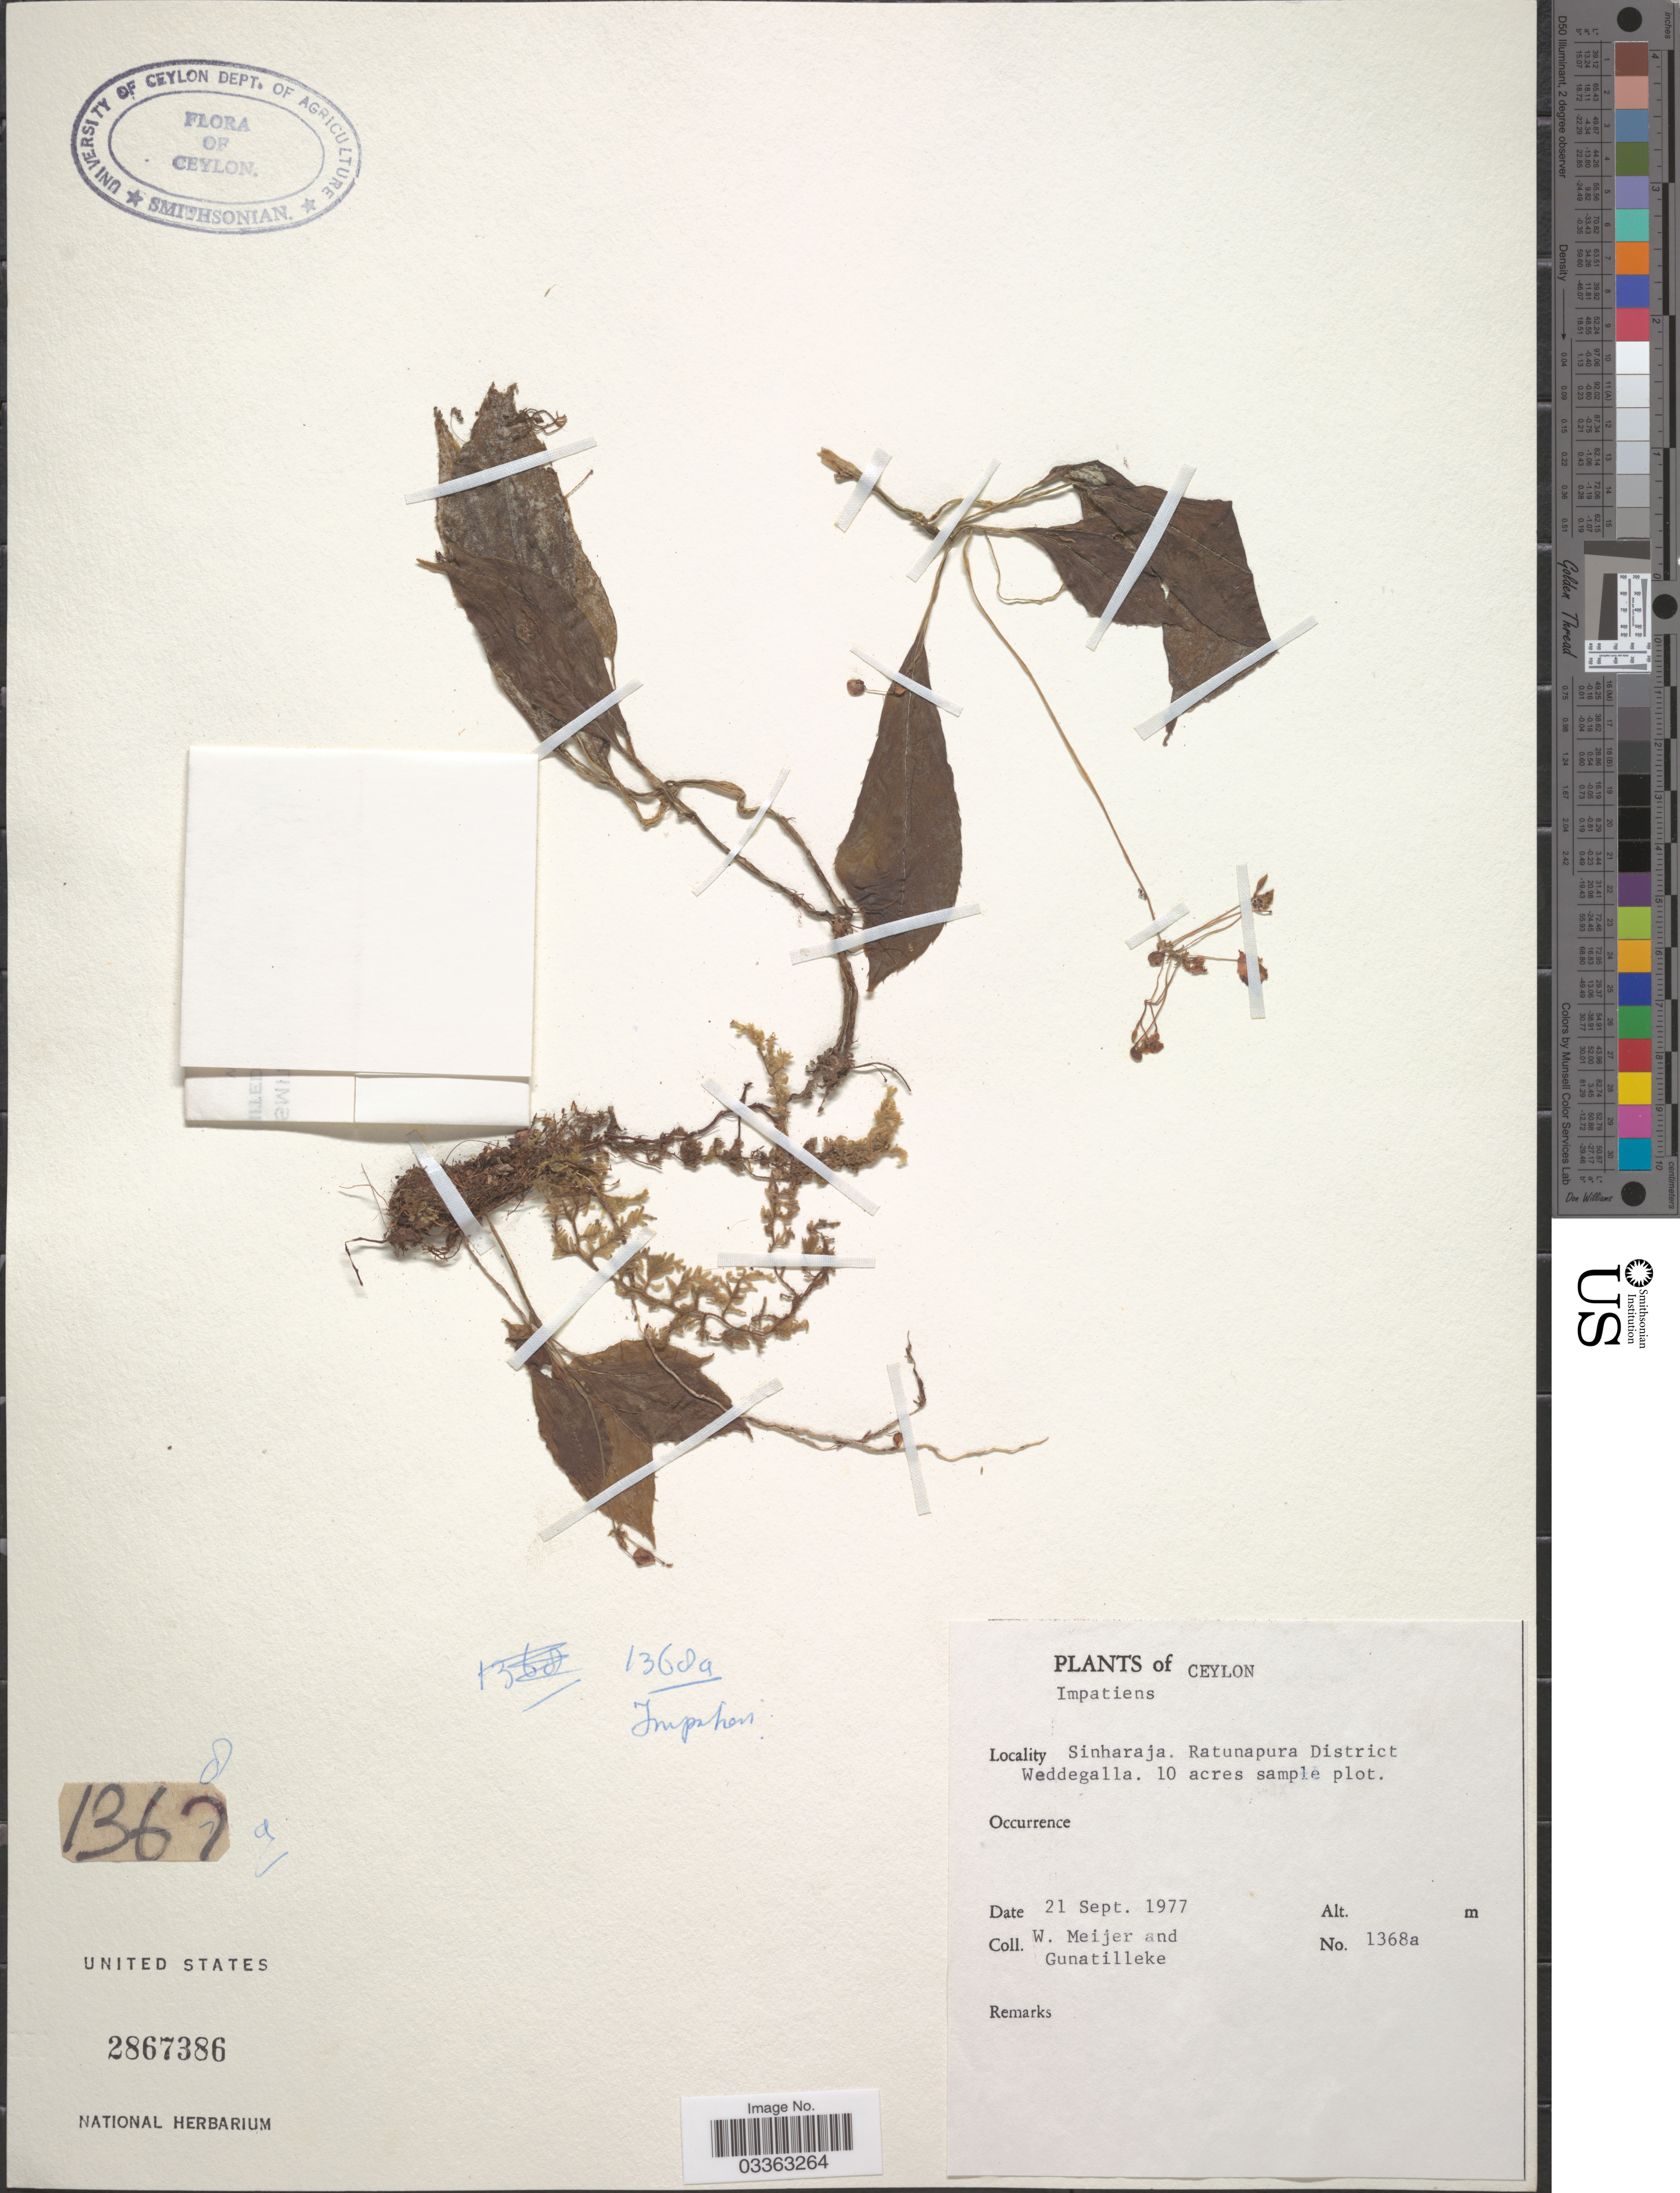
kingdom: Plantae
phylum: Tracheophyta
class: Magnoliopsida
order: Ericales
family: Balsaminaceae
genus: Impatiens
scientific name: Impatiens sp.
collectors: W. Meijer & -- Gunatilleke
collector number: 1368a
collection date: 1977-09-21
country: Sri Lanka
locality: Ceylon. Sinharaja. Ratunapura District Weddegalla. 10 acres sample plot.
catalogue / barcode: US 2867386